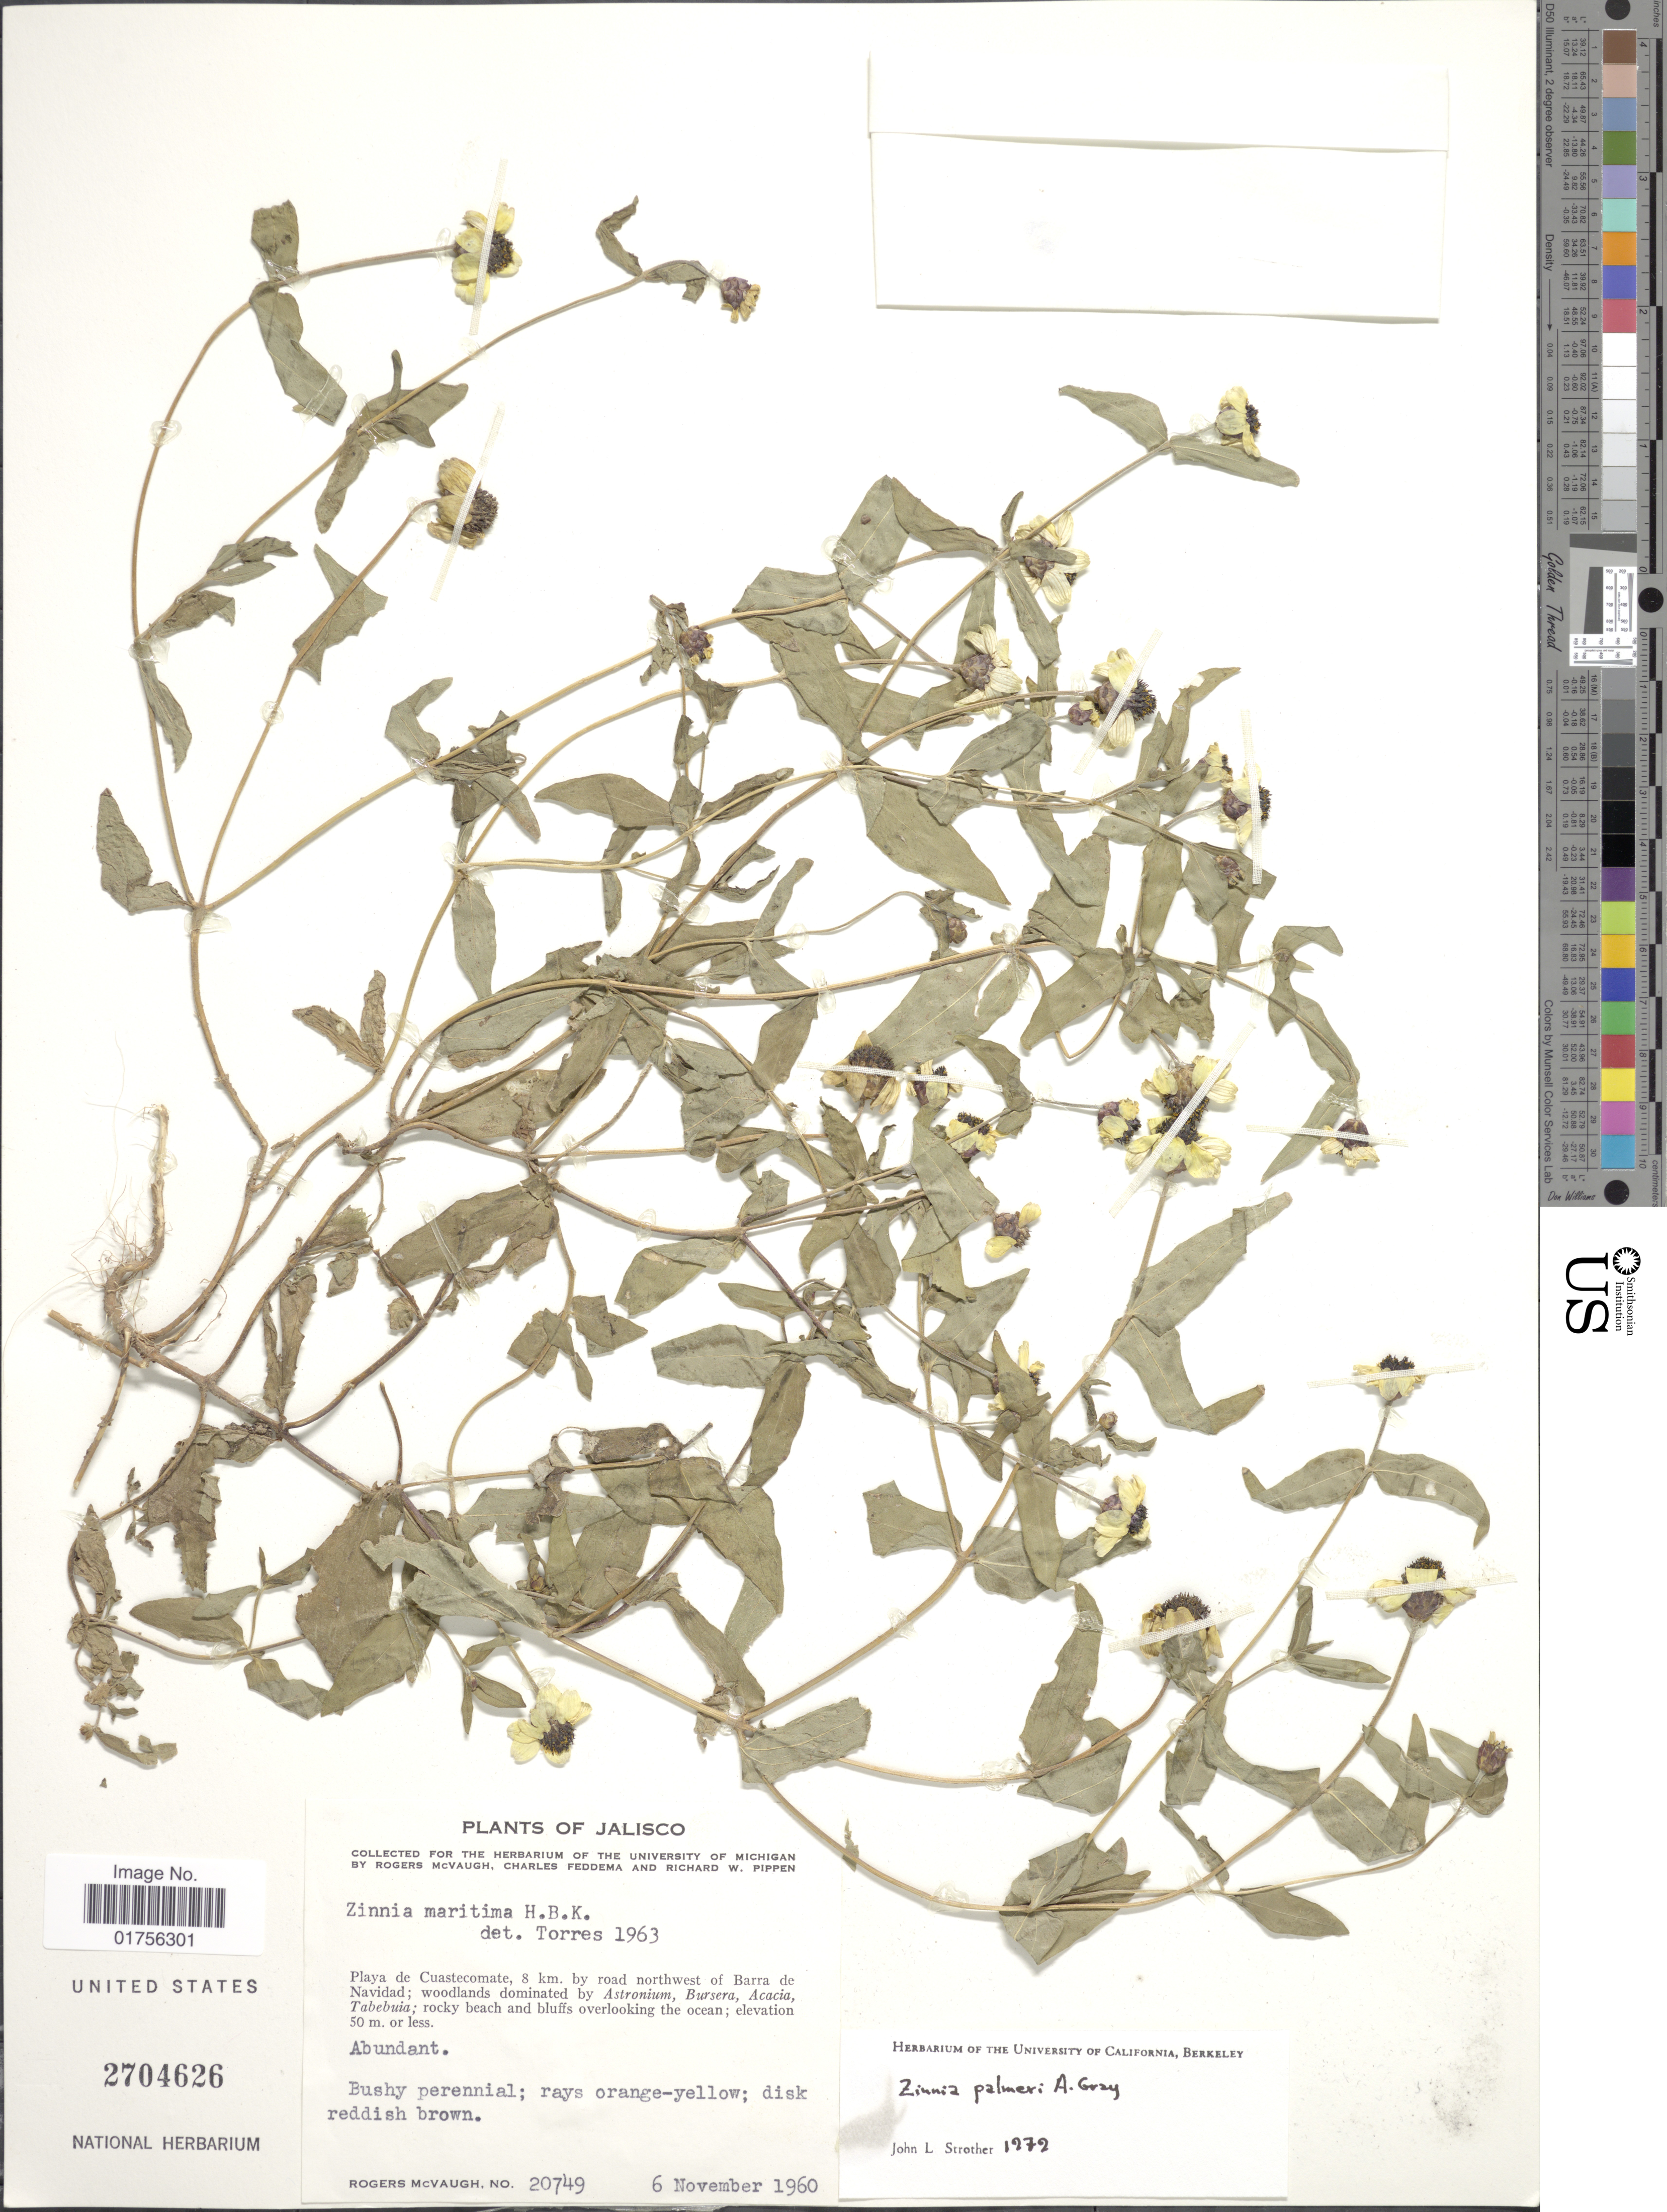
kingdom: Plantae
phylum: Tracheophyta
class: Magnoliopsida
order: Asterales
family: Asteraceae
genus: Zinnia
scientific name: Zinnia palmeri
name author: A. Gray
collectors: R. McVaugh, C. Feddema & R. W. Pippen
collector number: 20749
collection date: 1960-11-06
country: Mexico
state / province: Jalisco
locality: Playa de Cuastecomate, 8 km, by road northwest of Barra de Navidad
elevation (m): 50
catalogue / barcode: US 2704626